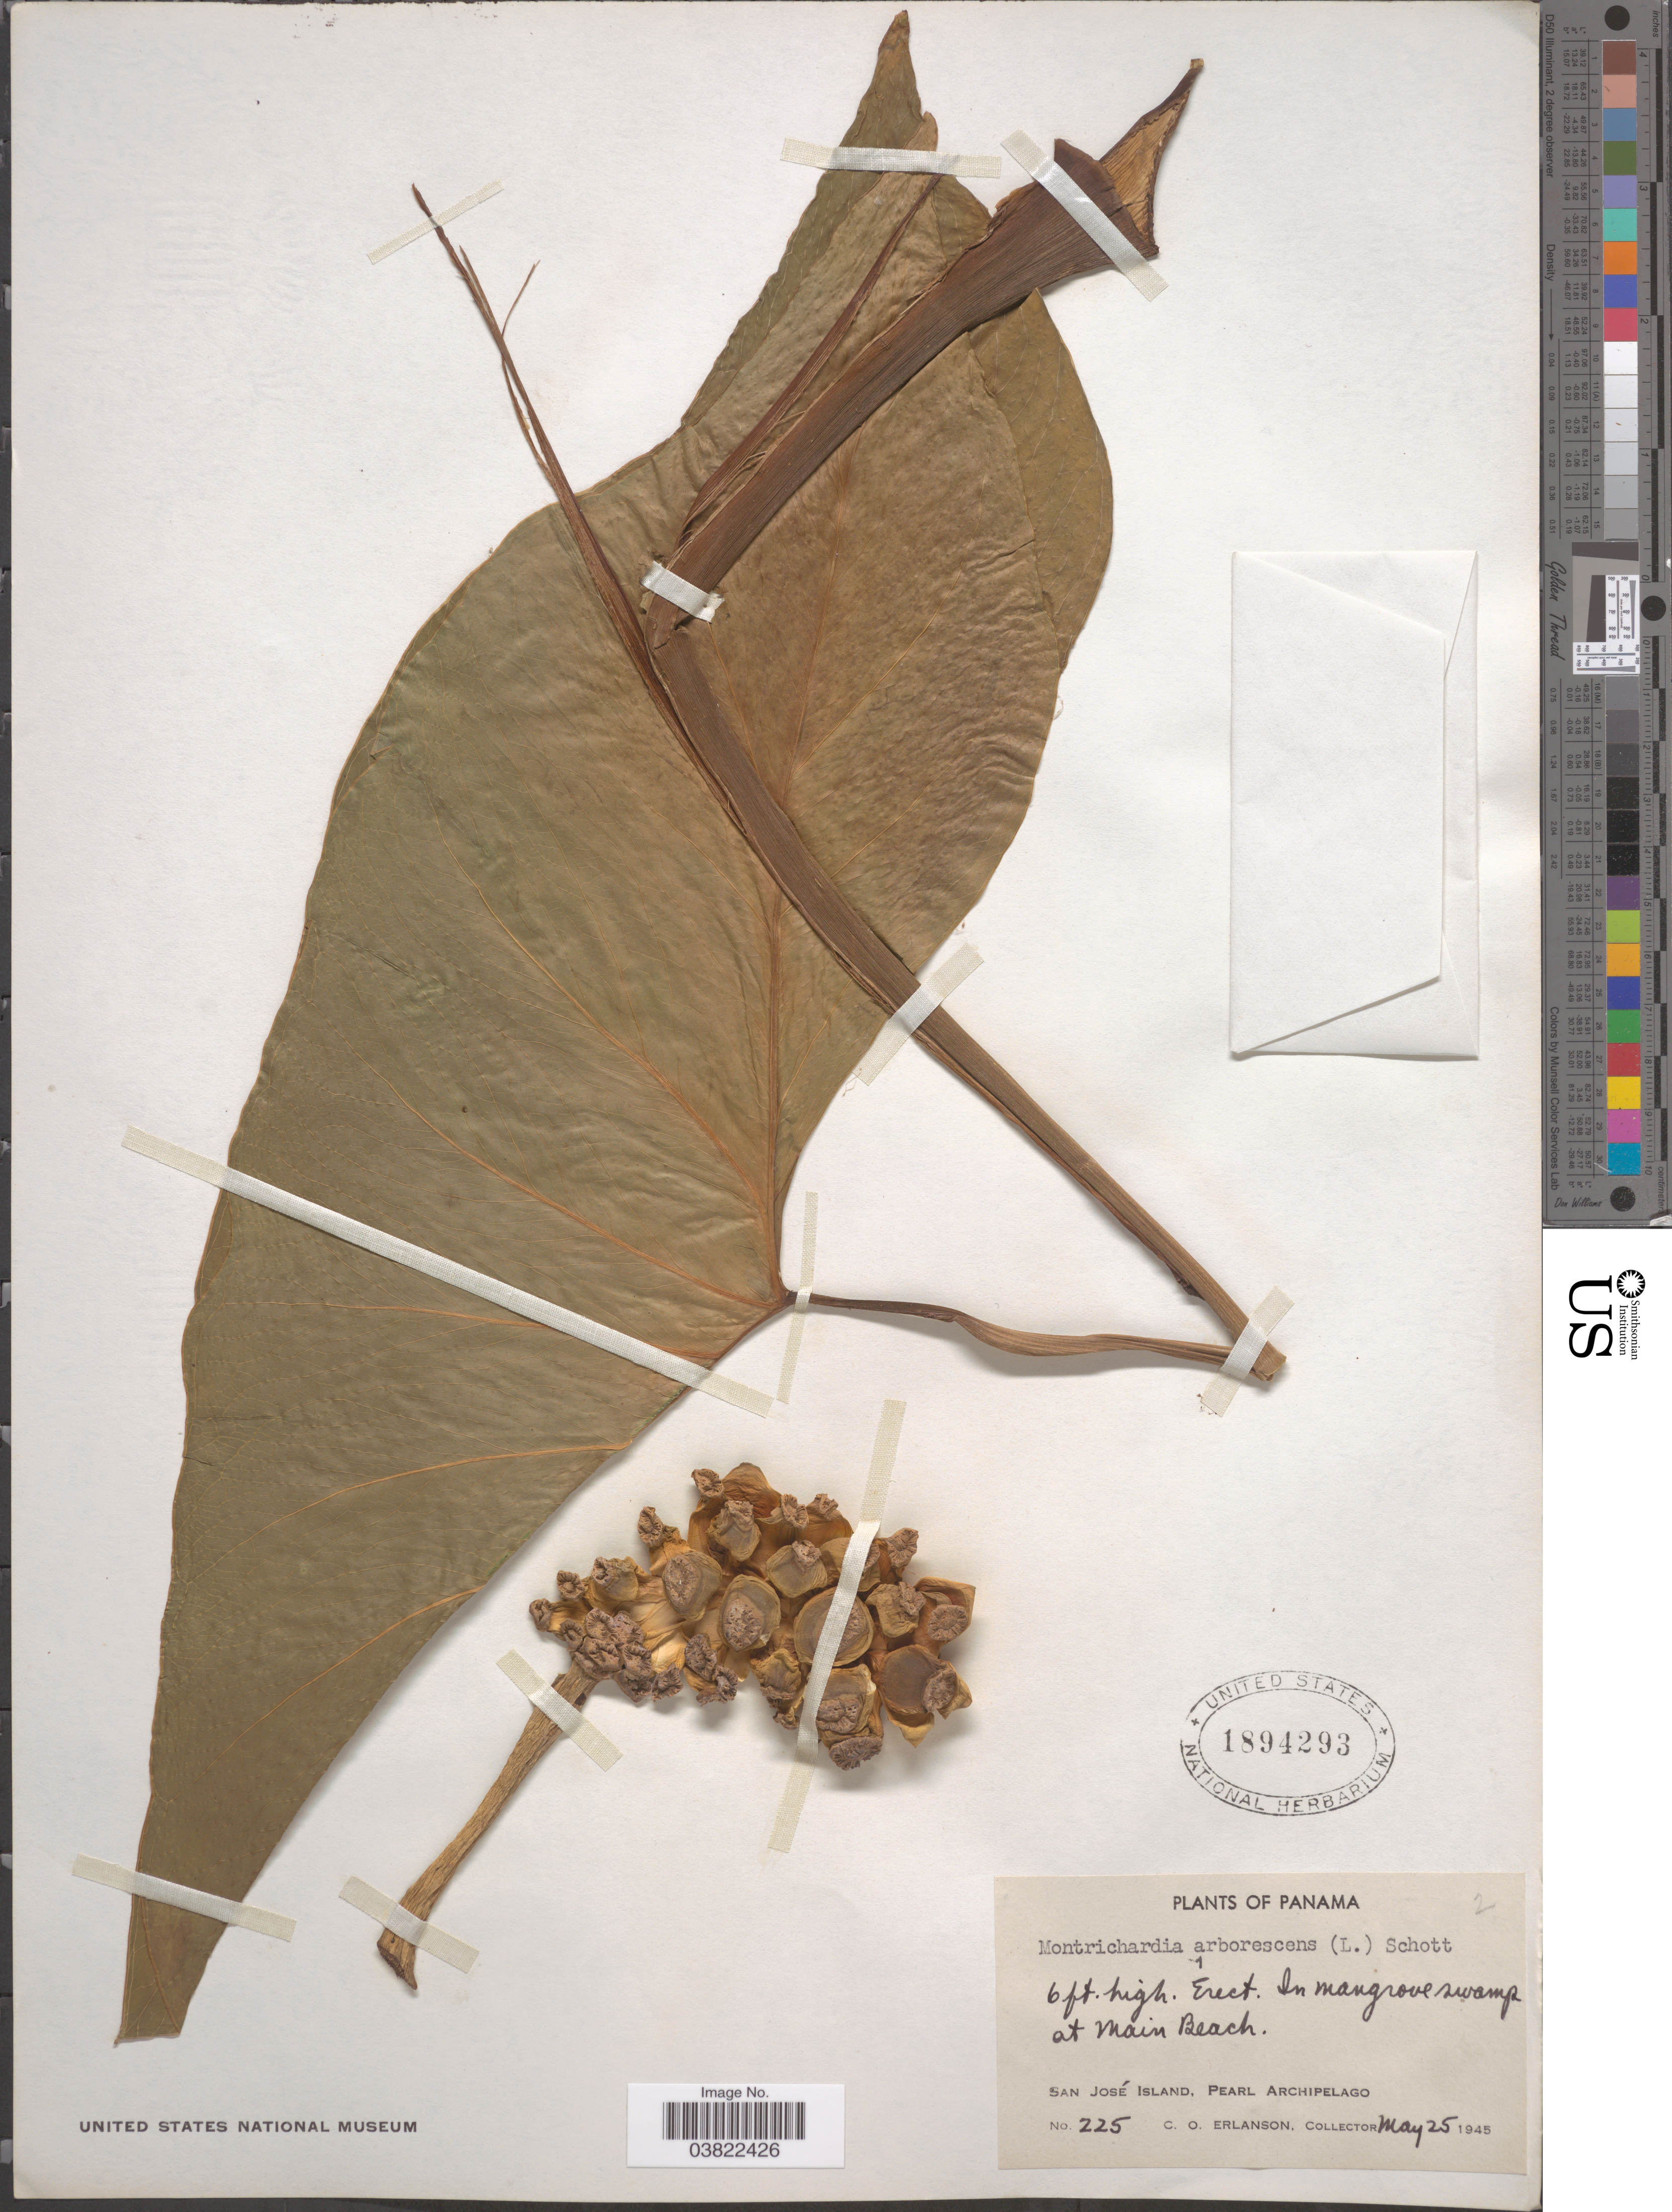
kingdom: Plantae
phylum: Tracheophyta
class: Liliopsida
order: Alismatales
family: Araceae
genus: Montrichardia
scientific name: Montrichardia arborea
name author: (Kunth) Schott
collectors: C. O. Erlanson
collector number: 225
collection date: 1945-05-25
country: Panama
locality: In mangrove swamp at Main Beach. San José Island. Pearl Archipelago.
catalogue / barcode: US 1894293